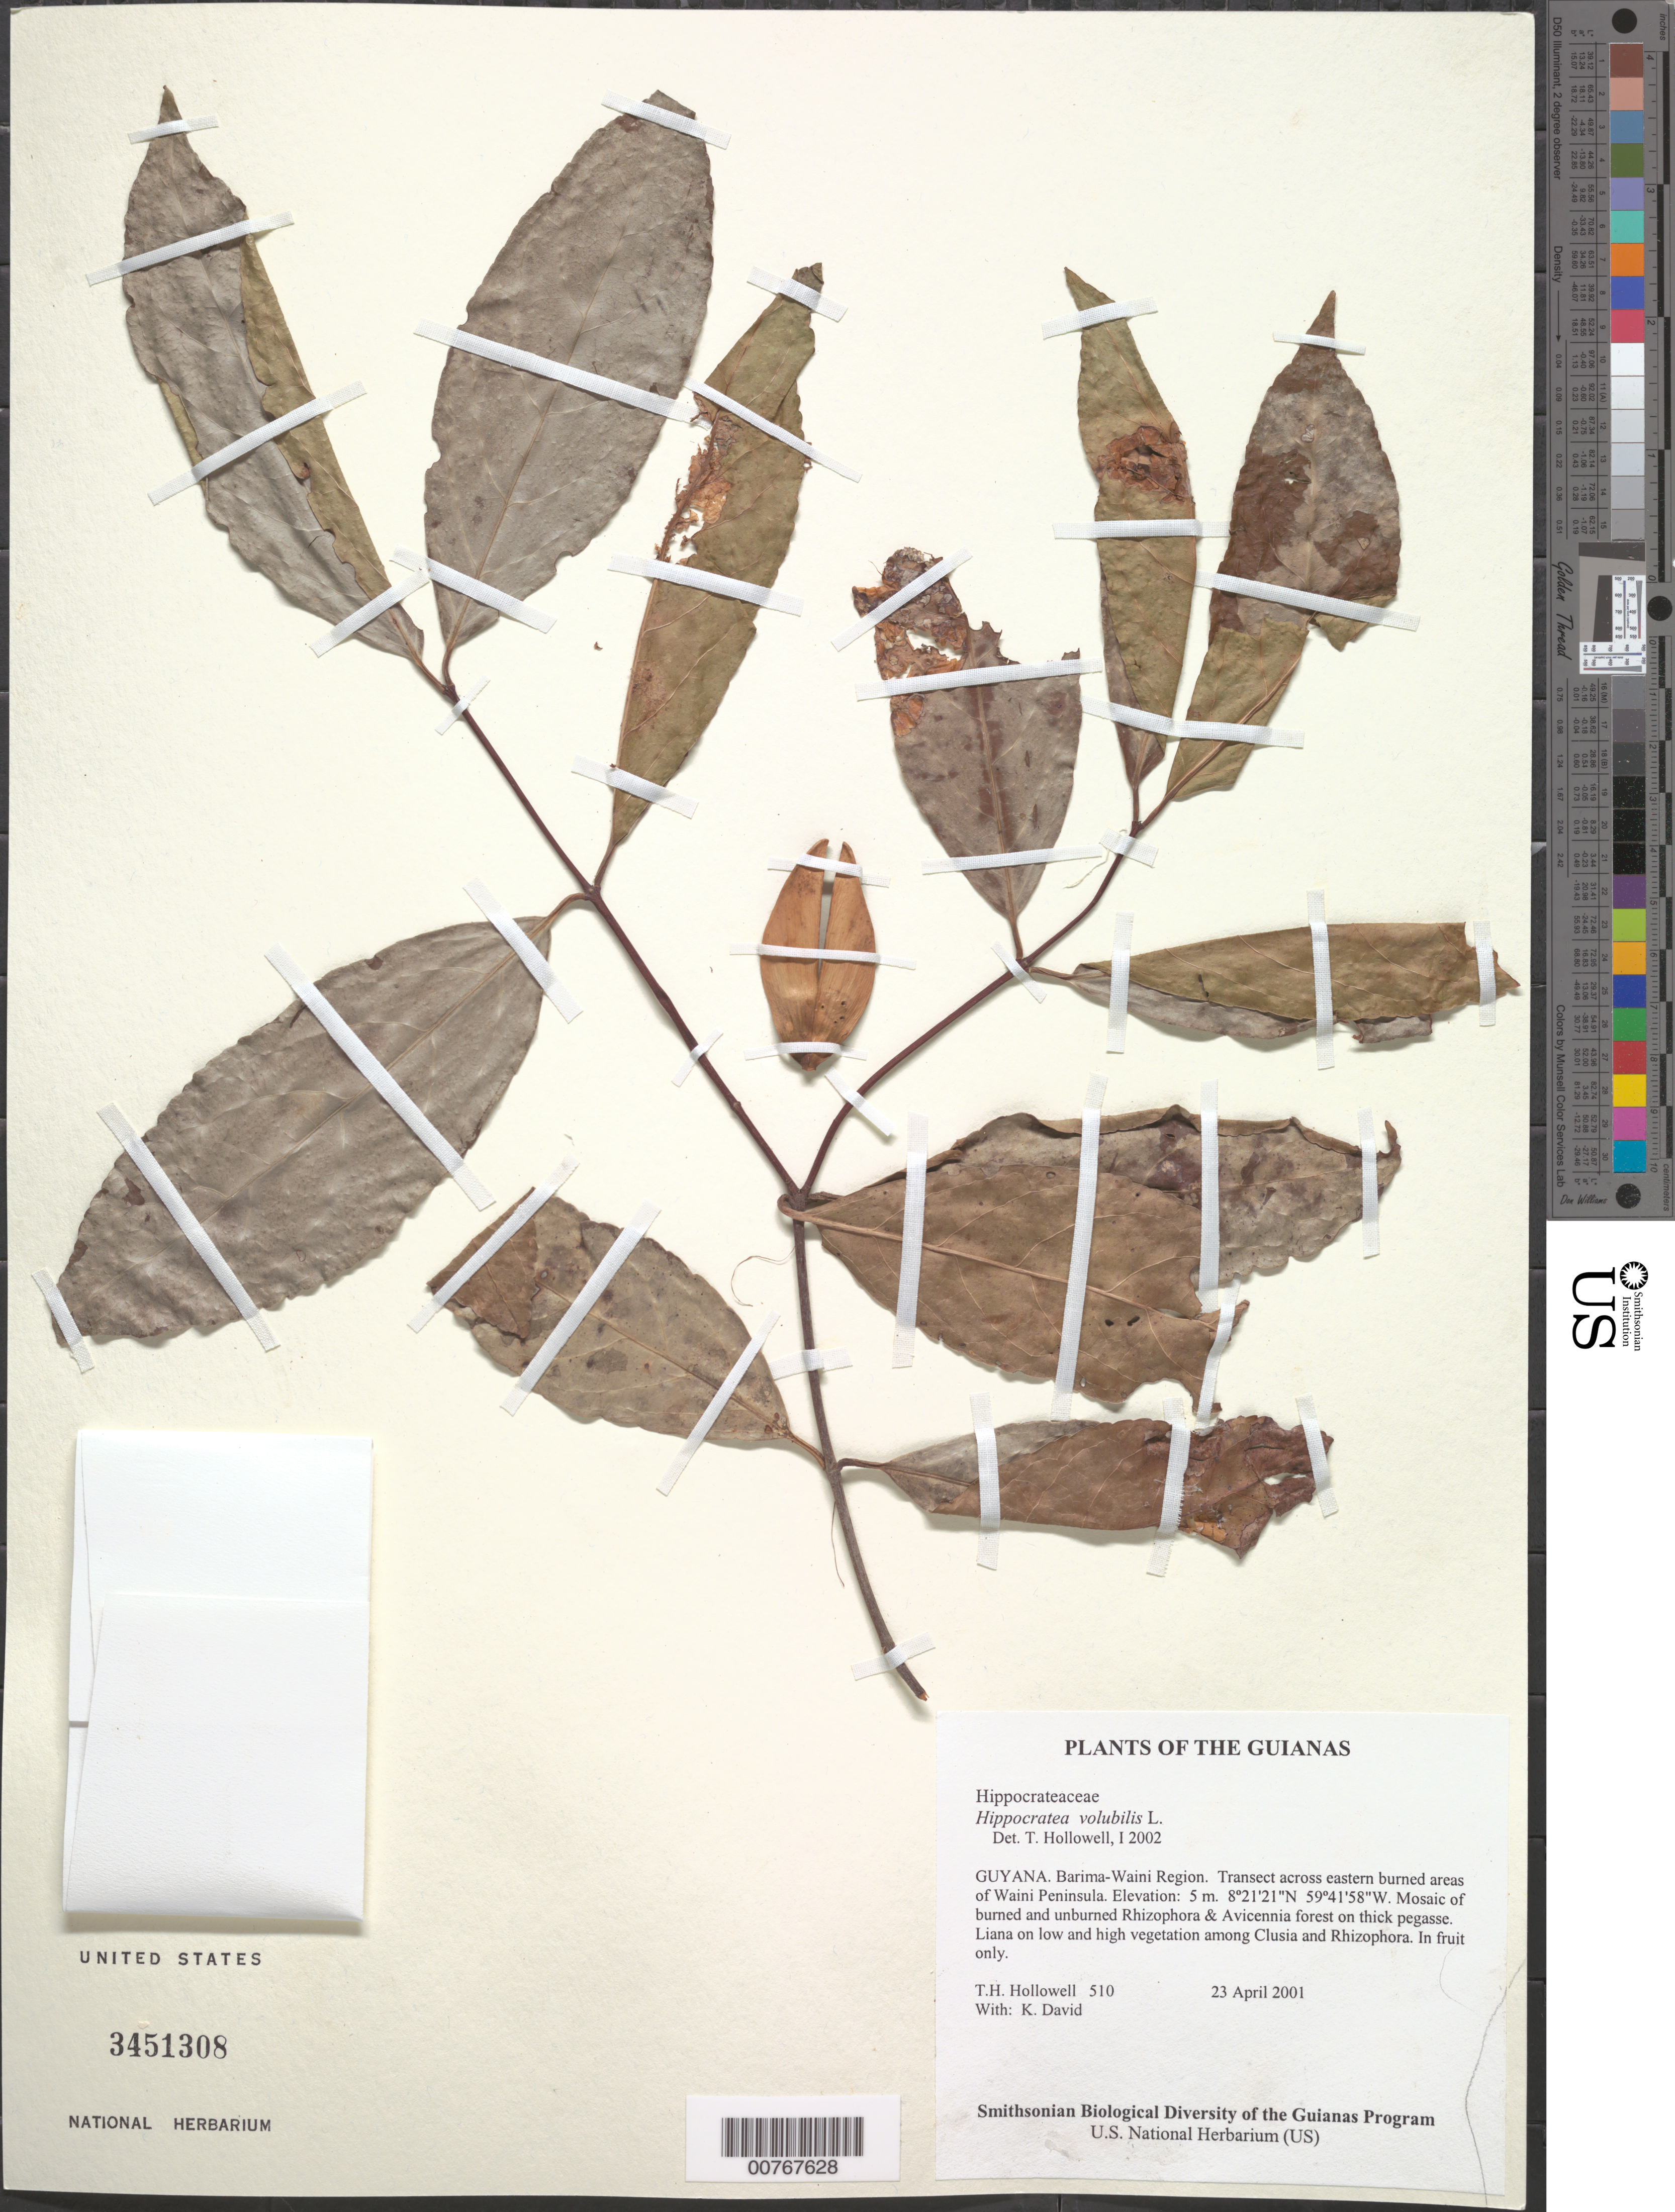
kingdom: Plantae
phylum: Tracheophyta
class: Magnoliopsida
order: Celastrales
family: Celastraceae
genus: Hippocratea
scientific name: Hippocratea volubilis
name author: L.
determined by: Hollowell, T. H., (BOT), Smithsonian Institution - National Museum of Natural History (UNITED STATES)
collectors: T. Hollowell & K. David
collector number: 510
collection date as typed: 23 April 2001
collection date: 2001-04-23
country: Guyana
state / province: Barima-Waini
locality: Transect across eastern burned areas of Waini Peninsula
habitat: Mosaic of burned and unburned Rhizophora & Avicennia forest on thick pegasse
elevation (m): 5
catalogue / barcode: US 3451308